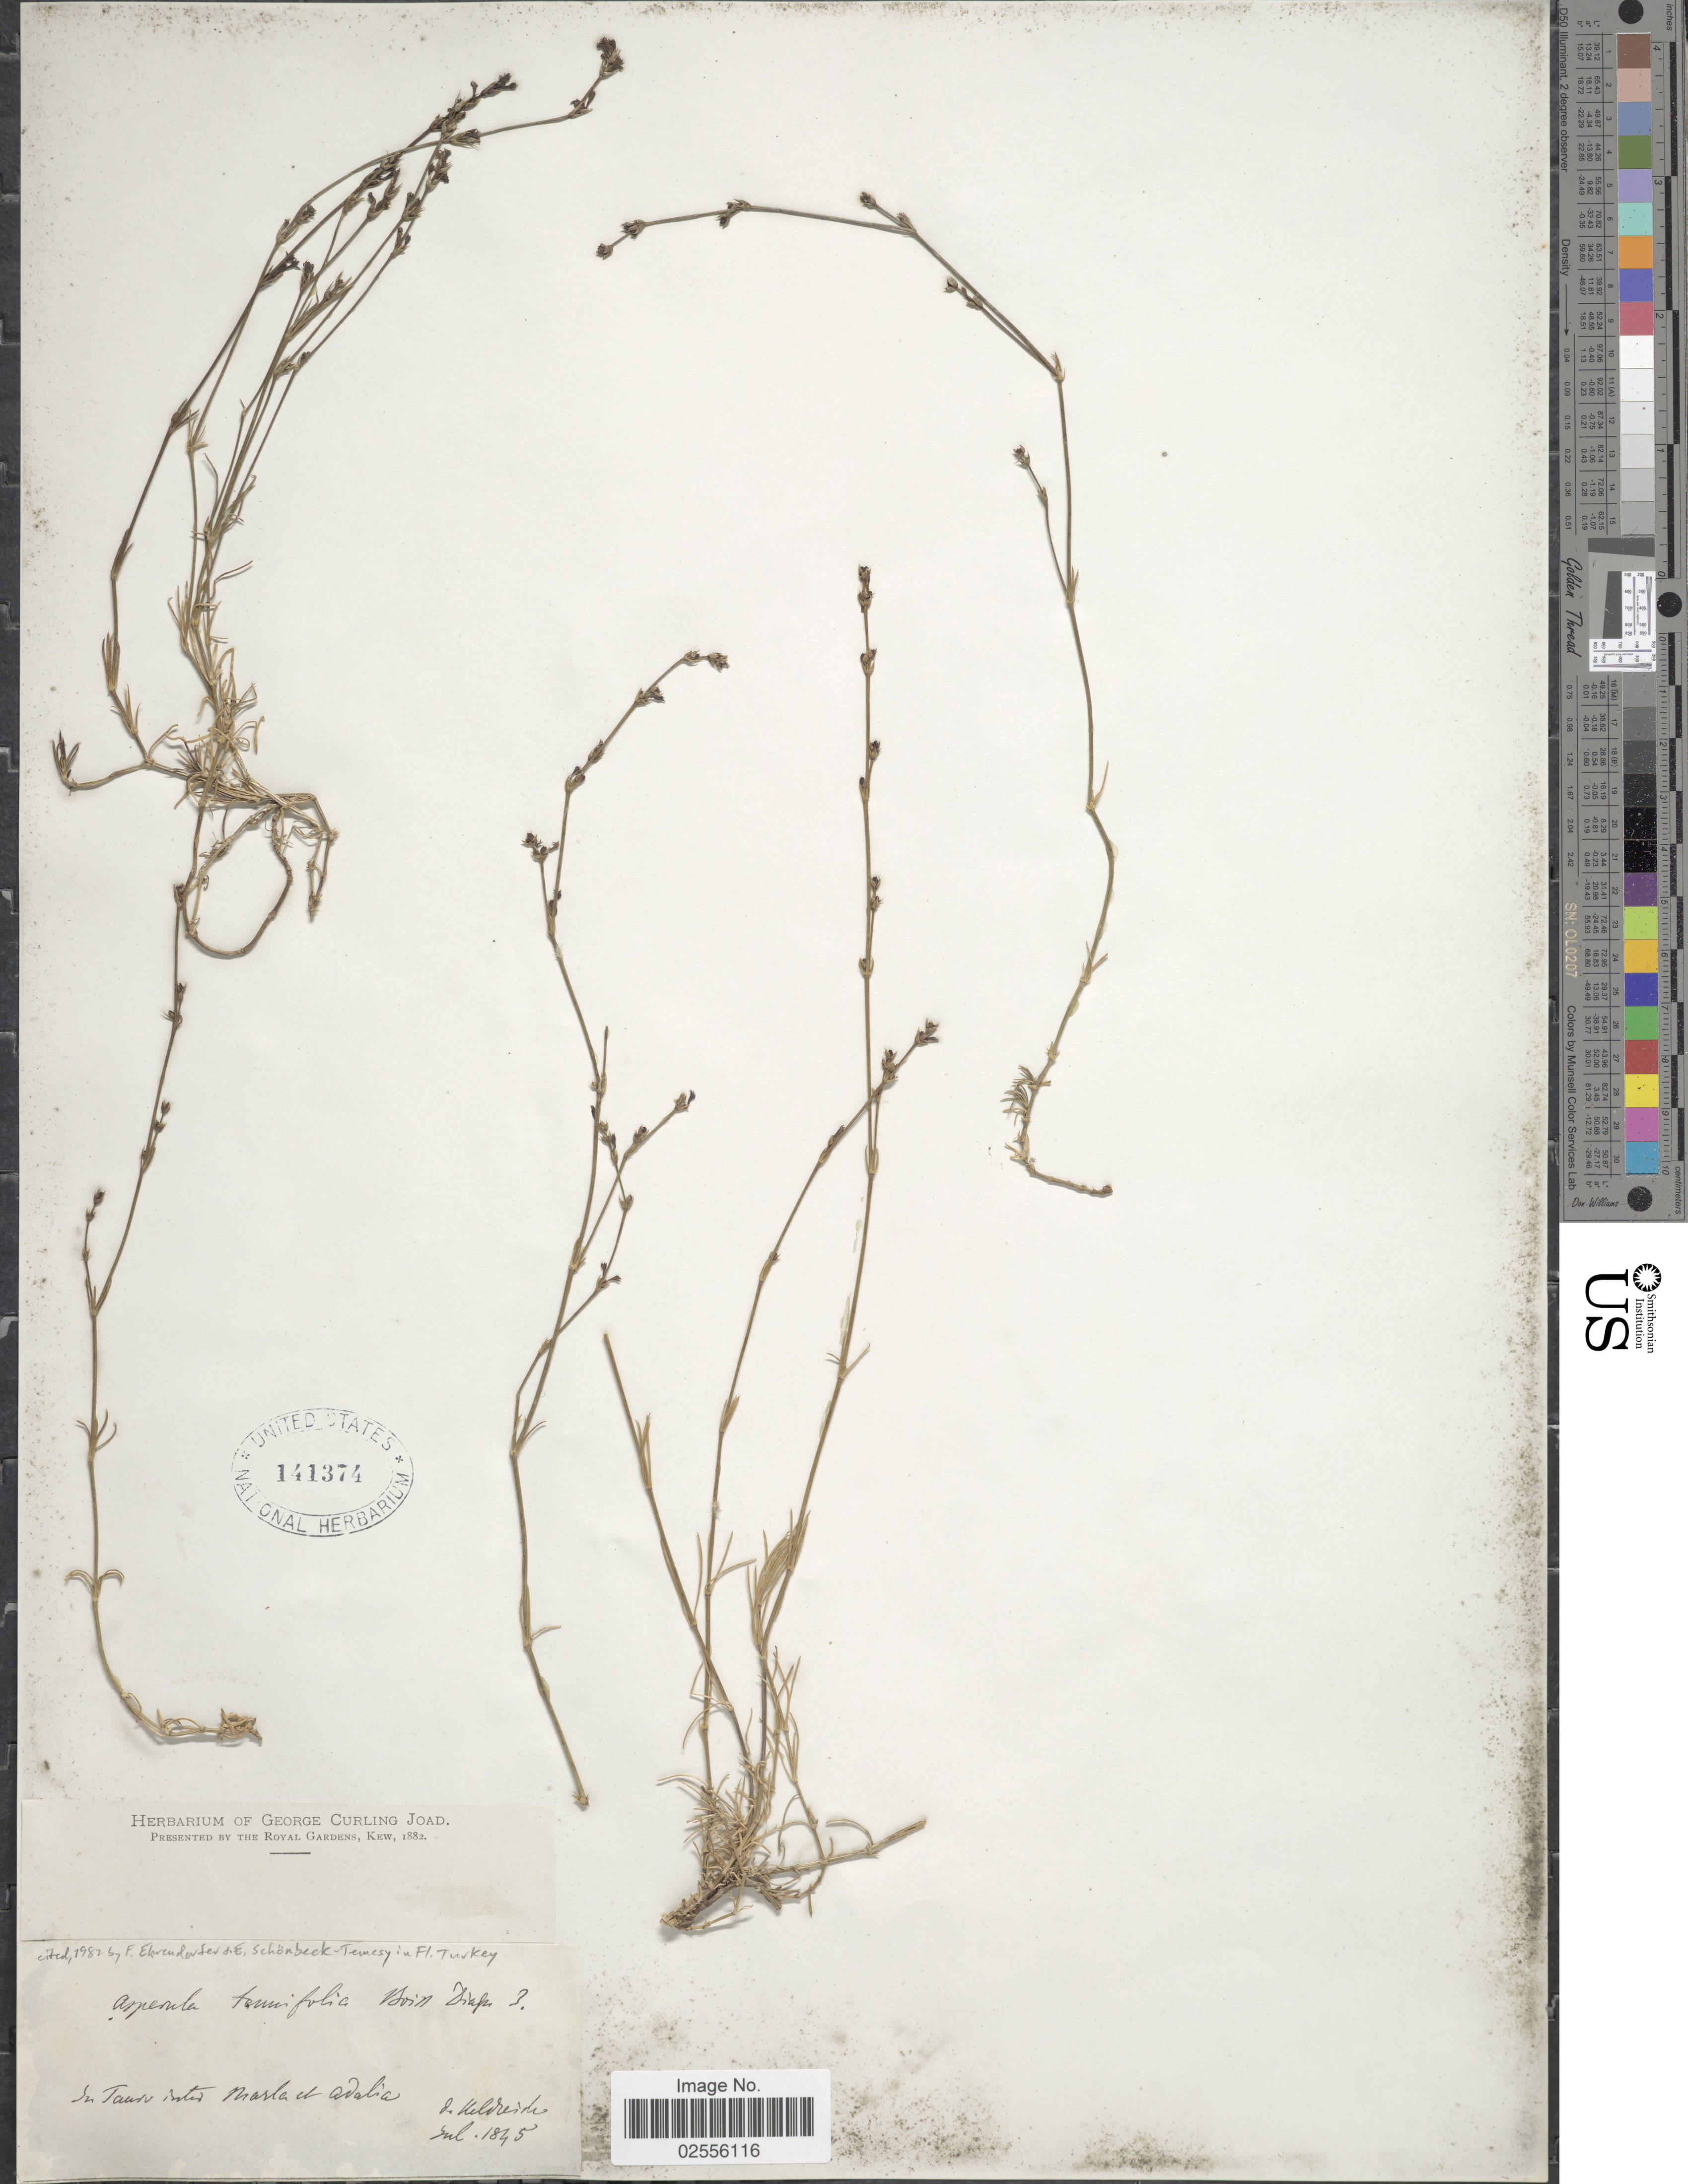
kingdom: Plantae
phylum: Tracheophyta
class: Magnoliopsida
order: Gentianales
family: Rubiaceae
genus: Asperula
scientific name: Asperula tenuifolia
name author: Boiss.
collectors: -. De Heldreich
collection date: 1845-07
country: Turkey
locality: In Taan Bates Marla et [interpreted] Adalia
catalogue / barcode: US 141374